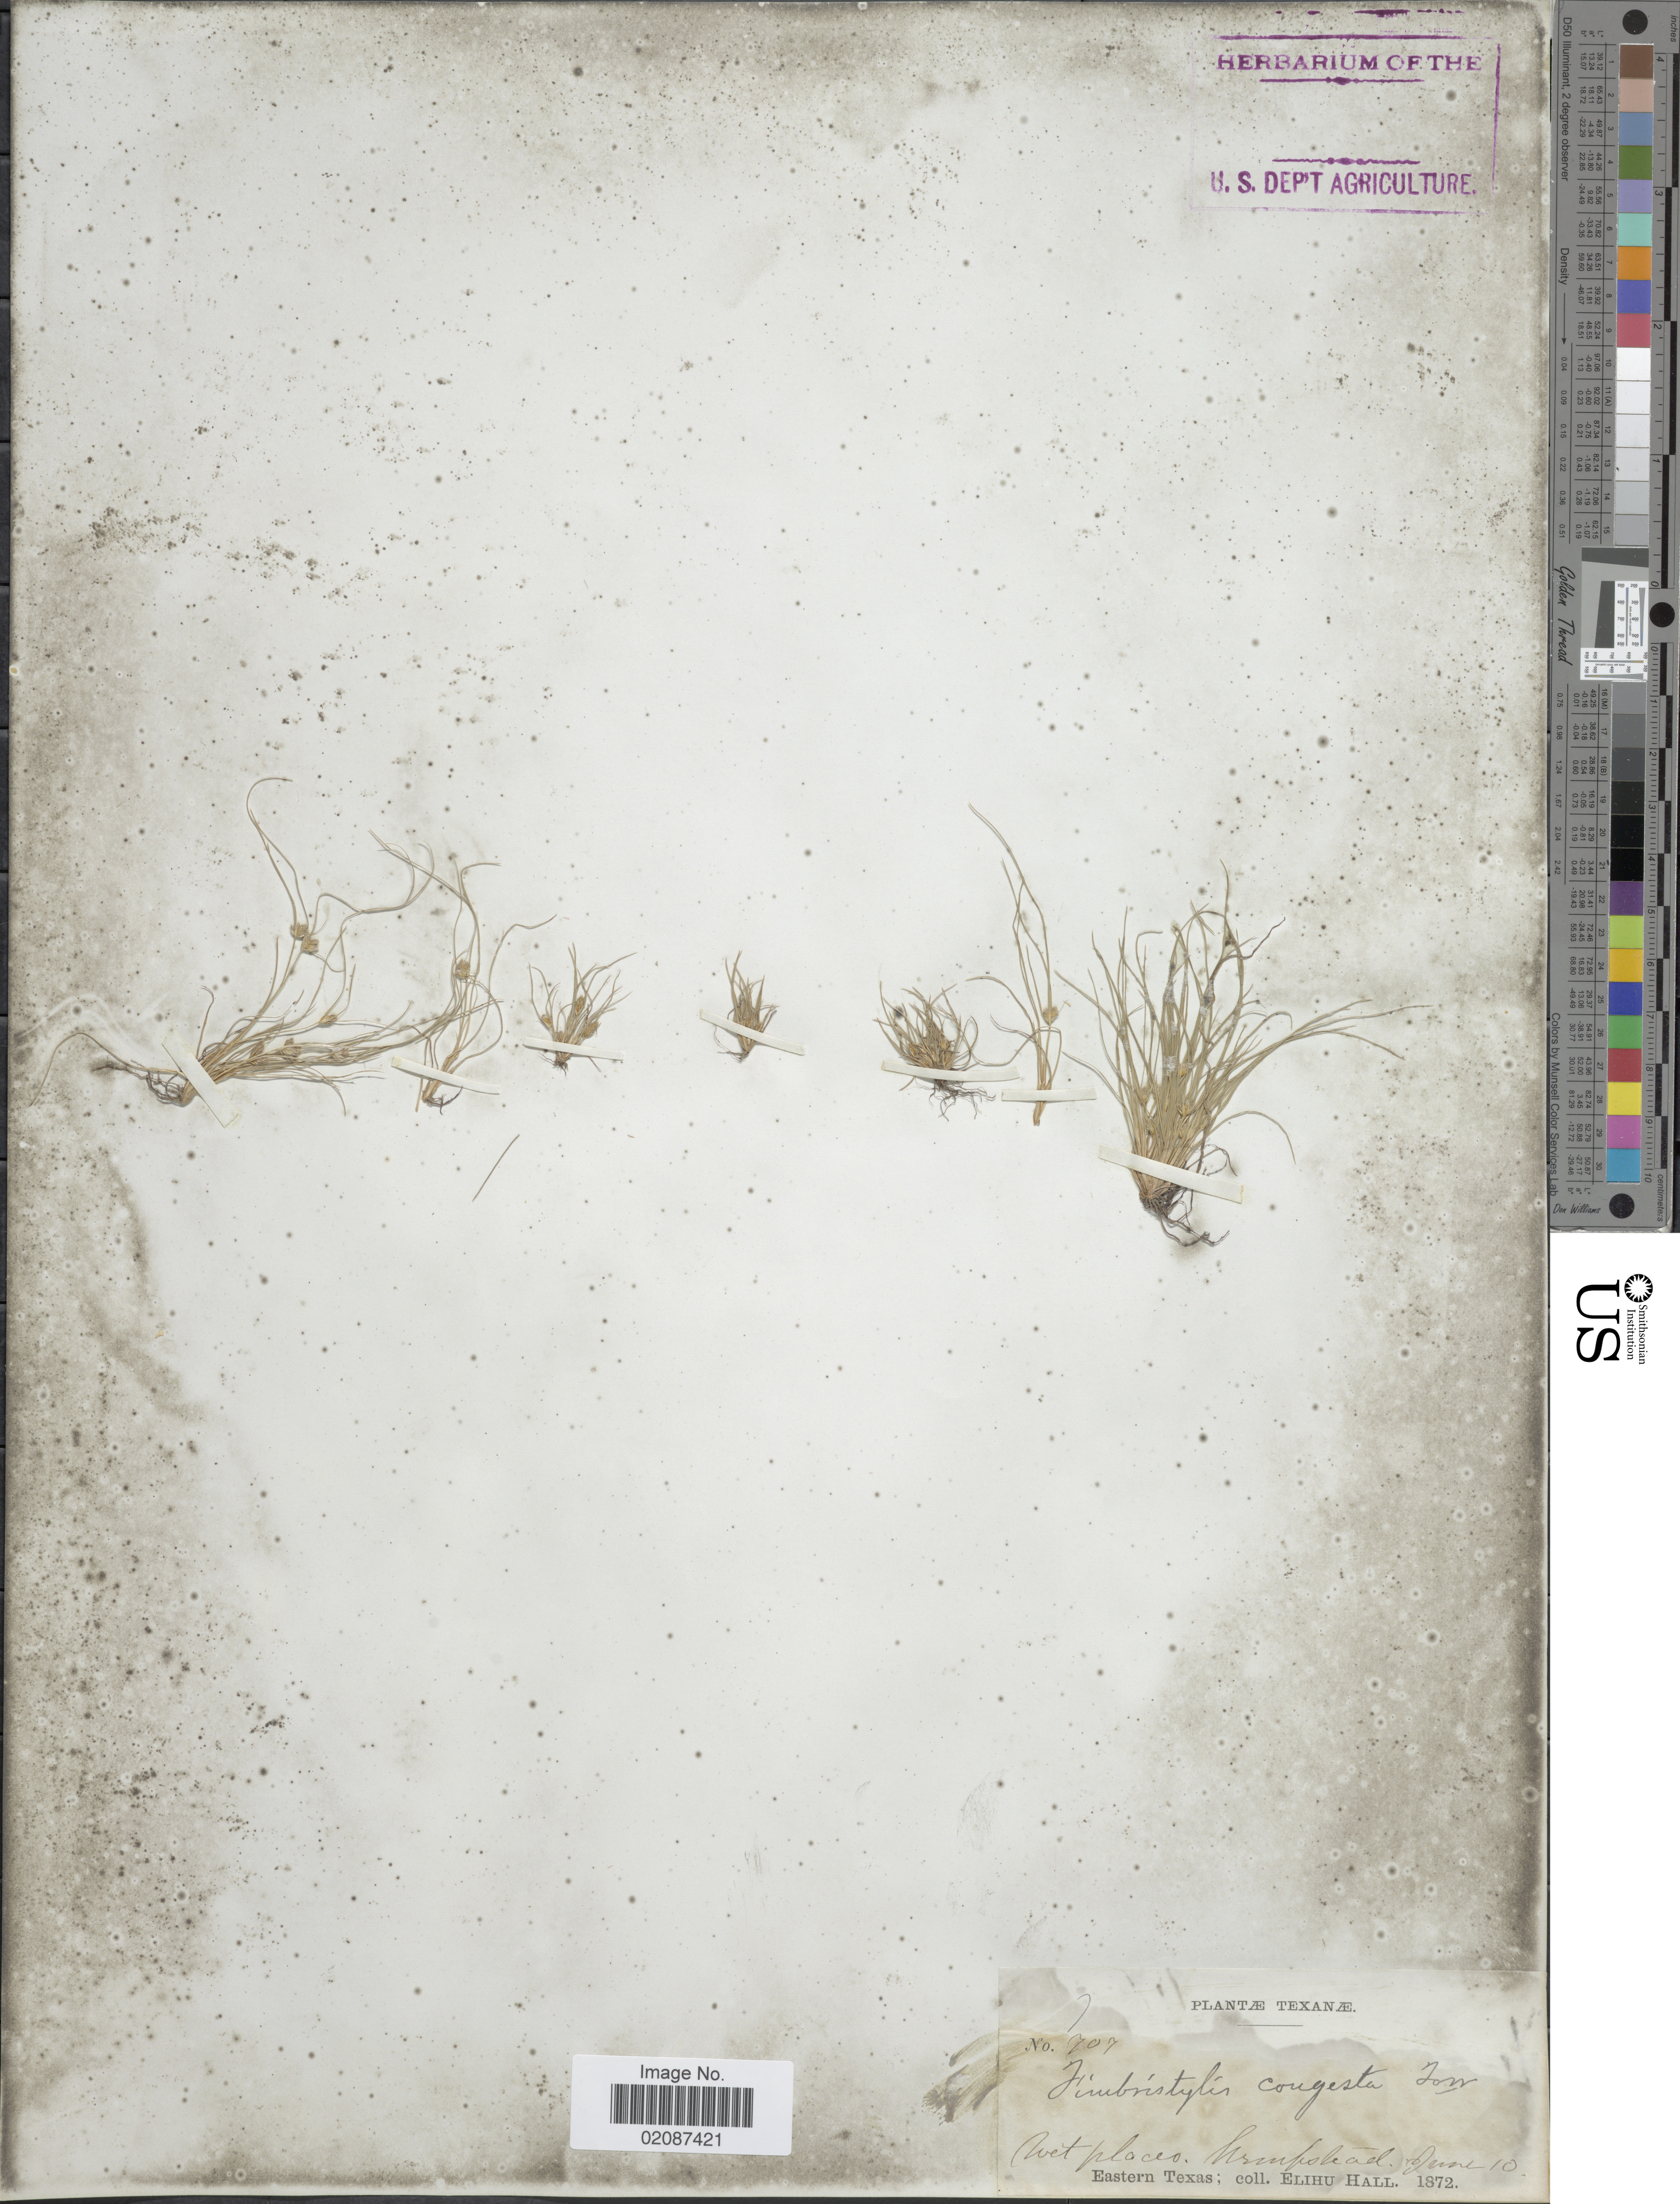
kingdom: Plantae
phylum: Tracheophyta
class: Liliopsida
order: Poales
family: Cyperaceae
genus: Fimbristylis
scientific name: Fimbristylis vahlii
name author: (Lam.) Link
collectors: E. Hall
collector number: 707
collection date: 1872-06-10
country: United States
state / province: Texas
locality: Eastern Texas